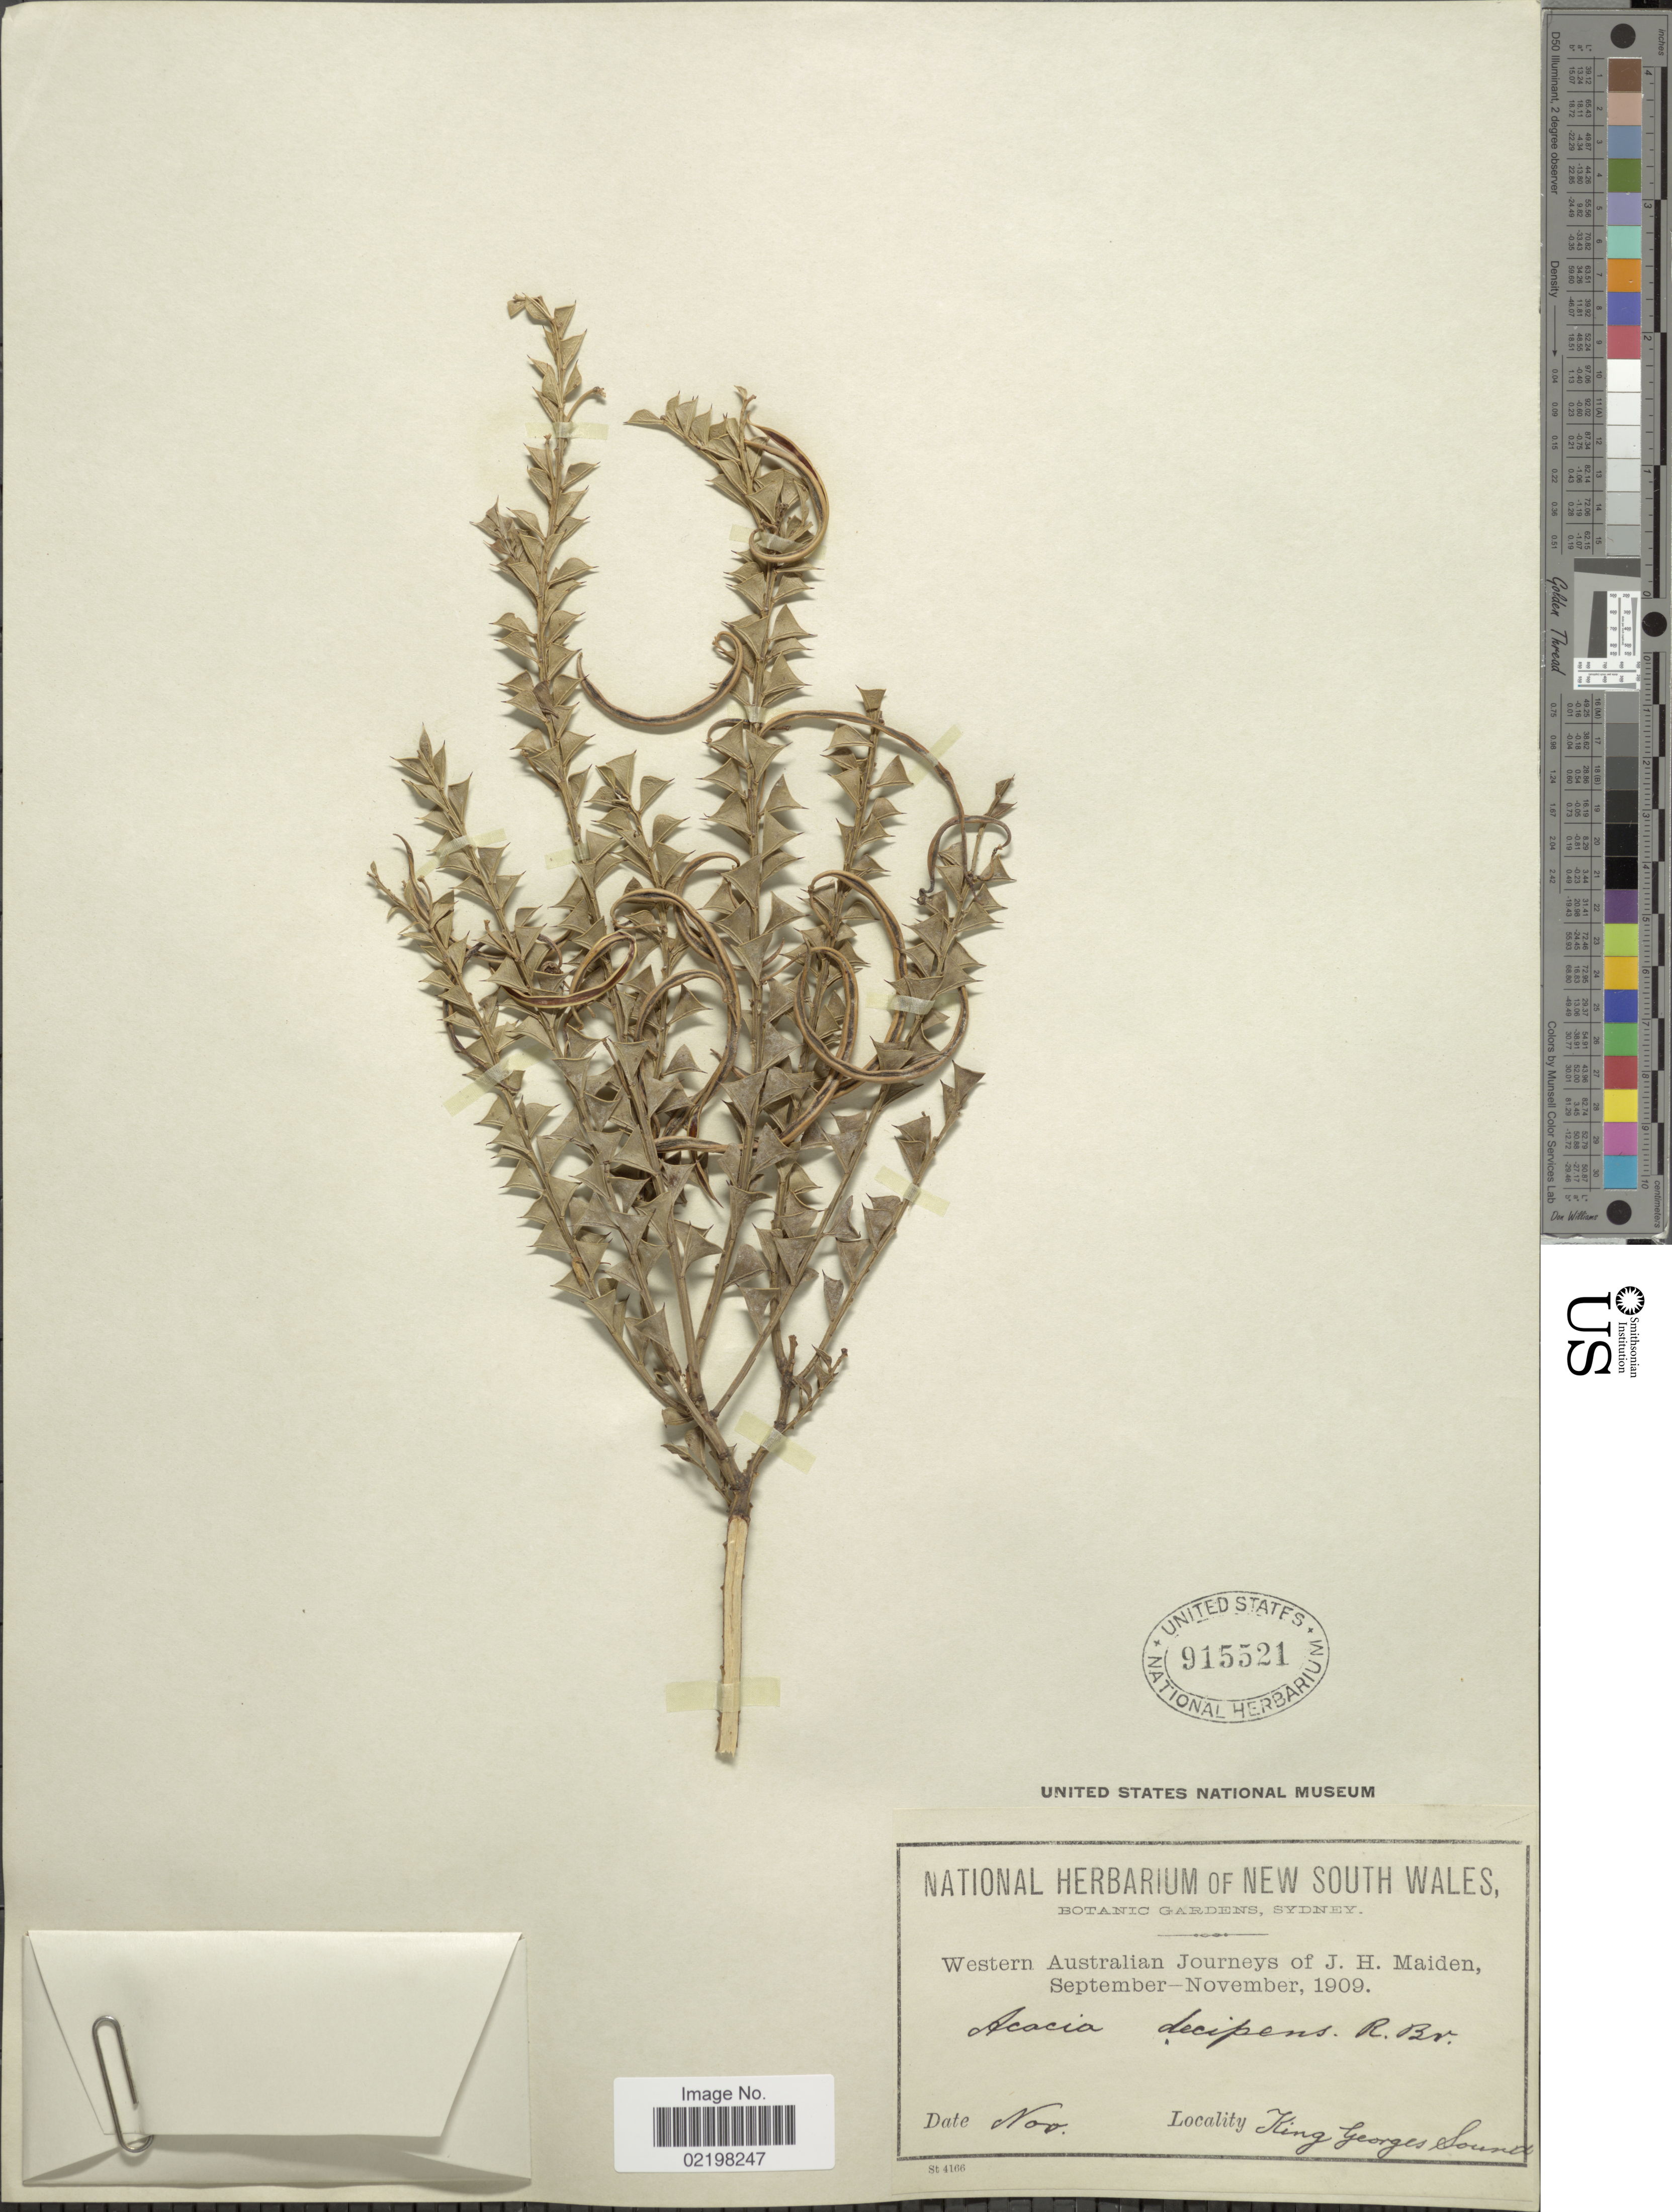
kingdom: Plantae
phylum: Tracheophyta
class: Magnoliopsida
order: Fabales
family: Fabaceae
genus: Acacia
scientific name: Acacia decipiens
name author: R. Br.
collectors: J. Maiden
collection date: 1909-11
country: Australia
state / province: Western Australia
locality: Western Australia. King Georges Sound.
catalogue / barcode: US 915521